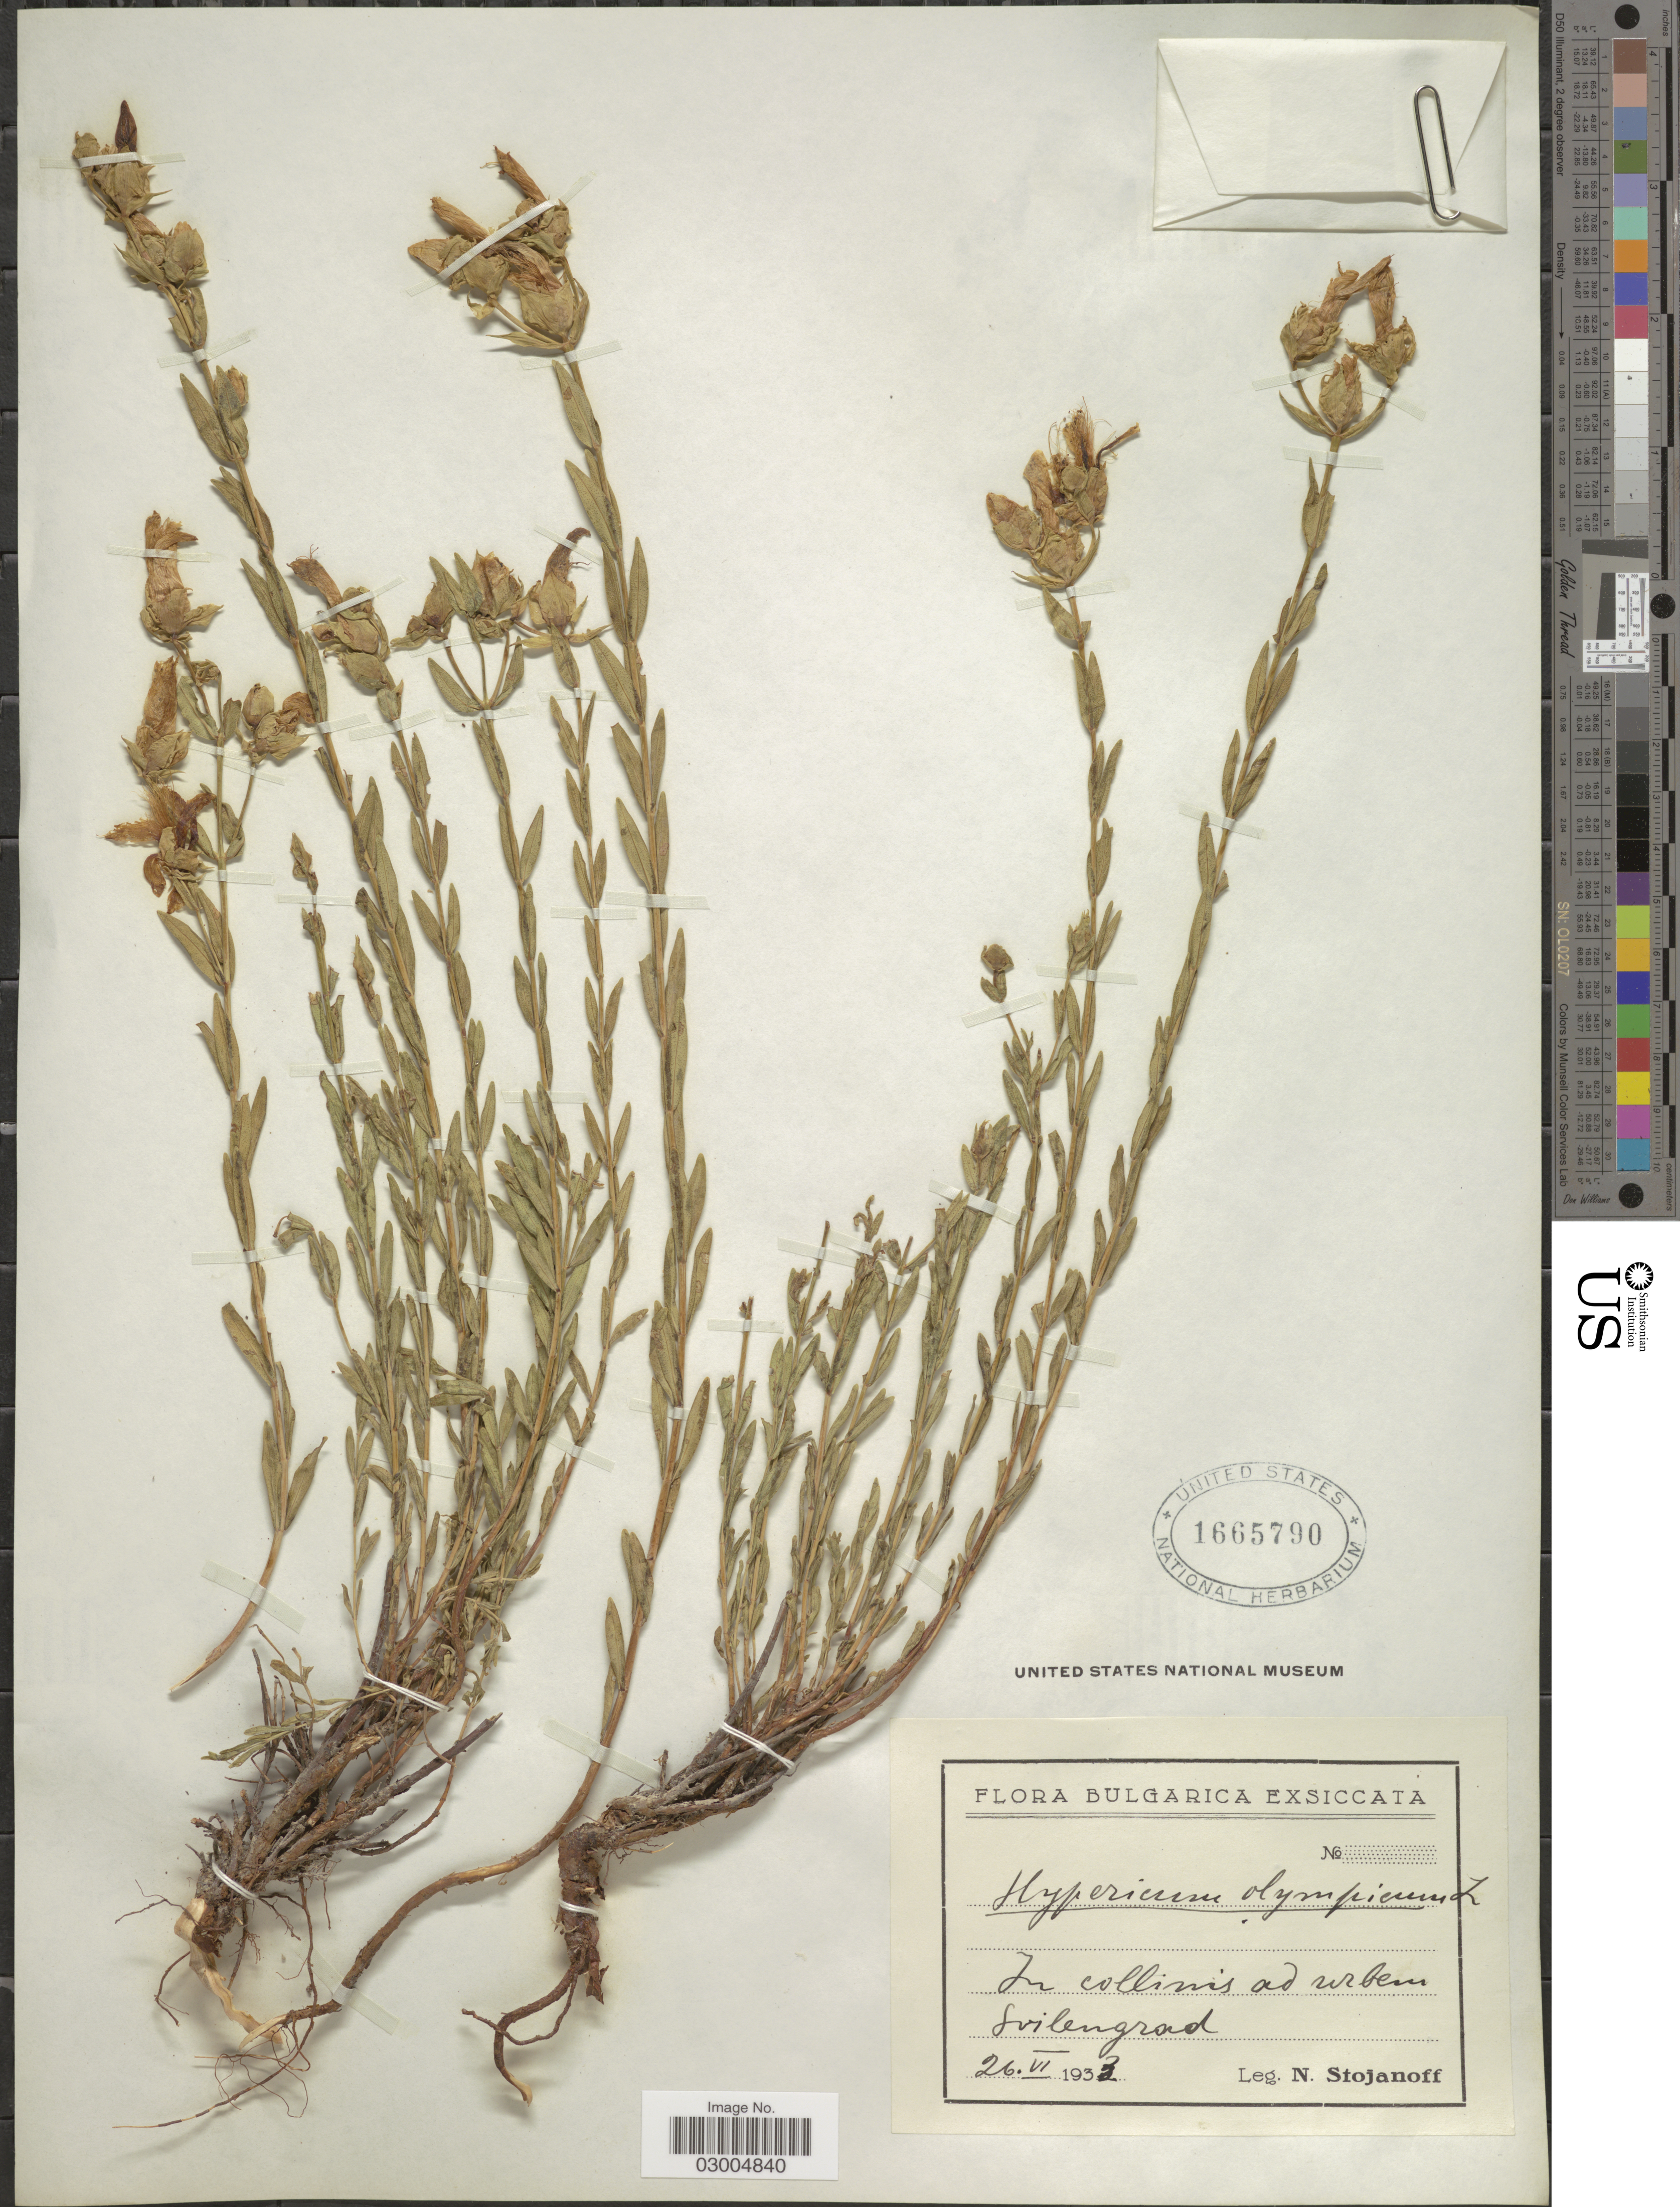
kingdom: Plantae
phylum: Tracheophyta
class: Magnoliopsida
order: Malpighiales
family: Hypericaceae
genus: Hypericum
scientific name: Hypericum olympicum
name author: L.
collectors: N. Stojanoff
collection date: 1933-06-26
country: Bulgaria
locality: In collimis ad urbem Svilengrad.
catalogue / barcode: US 1665790